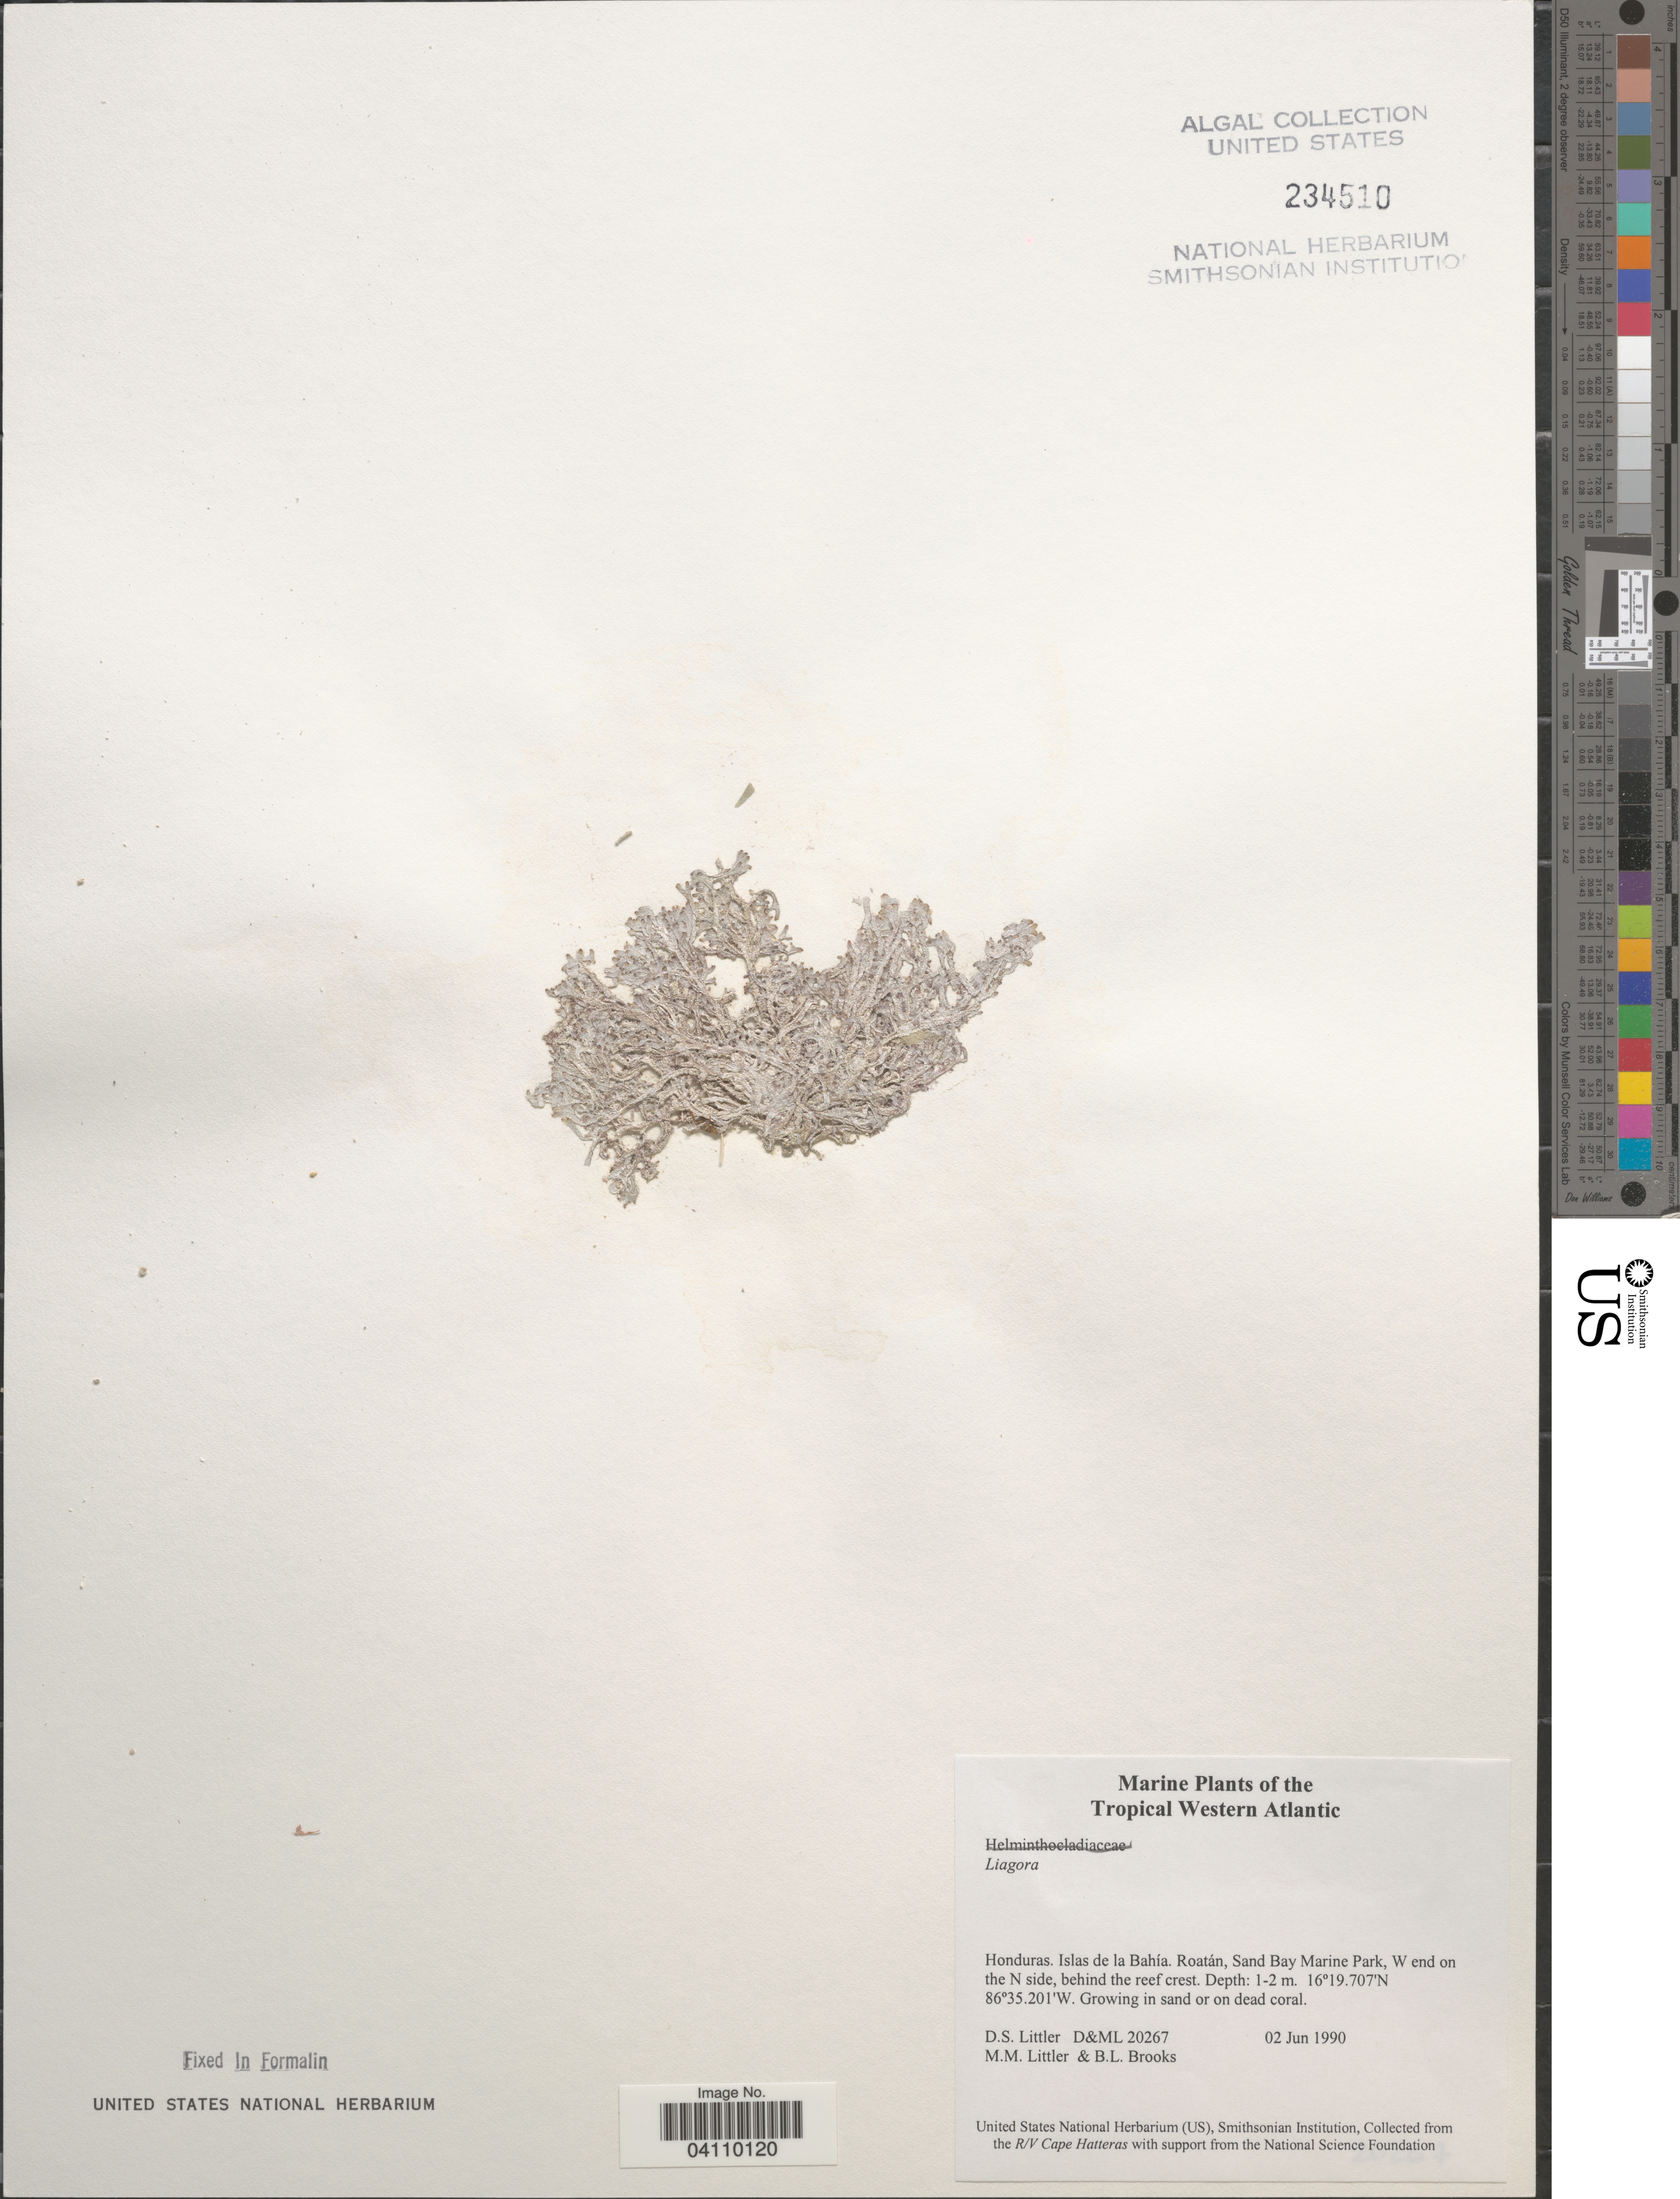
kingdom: Plantae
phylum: Rhodophyta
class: Florideophyceae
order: Nemaliales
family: Liagoraceae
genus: Liagora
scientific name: Liagora sp.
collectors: D. S. Littler & B. Brooks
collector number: D&ML20267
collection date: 1990-06-02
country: Honduras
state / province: Islas de la Bahía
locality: The Tropical Western Atlantic. Roatán, Sand Bay Marine Park, W end on the N side, behind the reef crest.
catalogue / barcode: US 234510